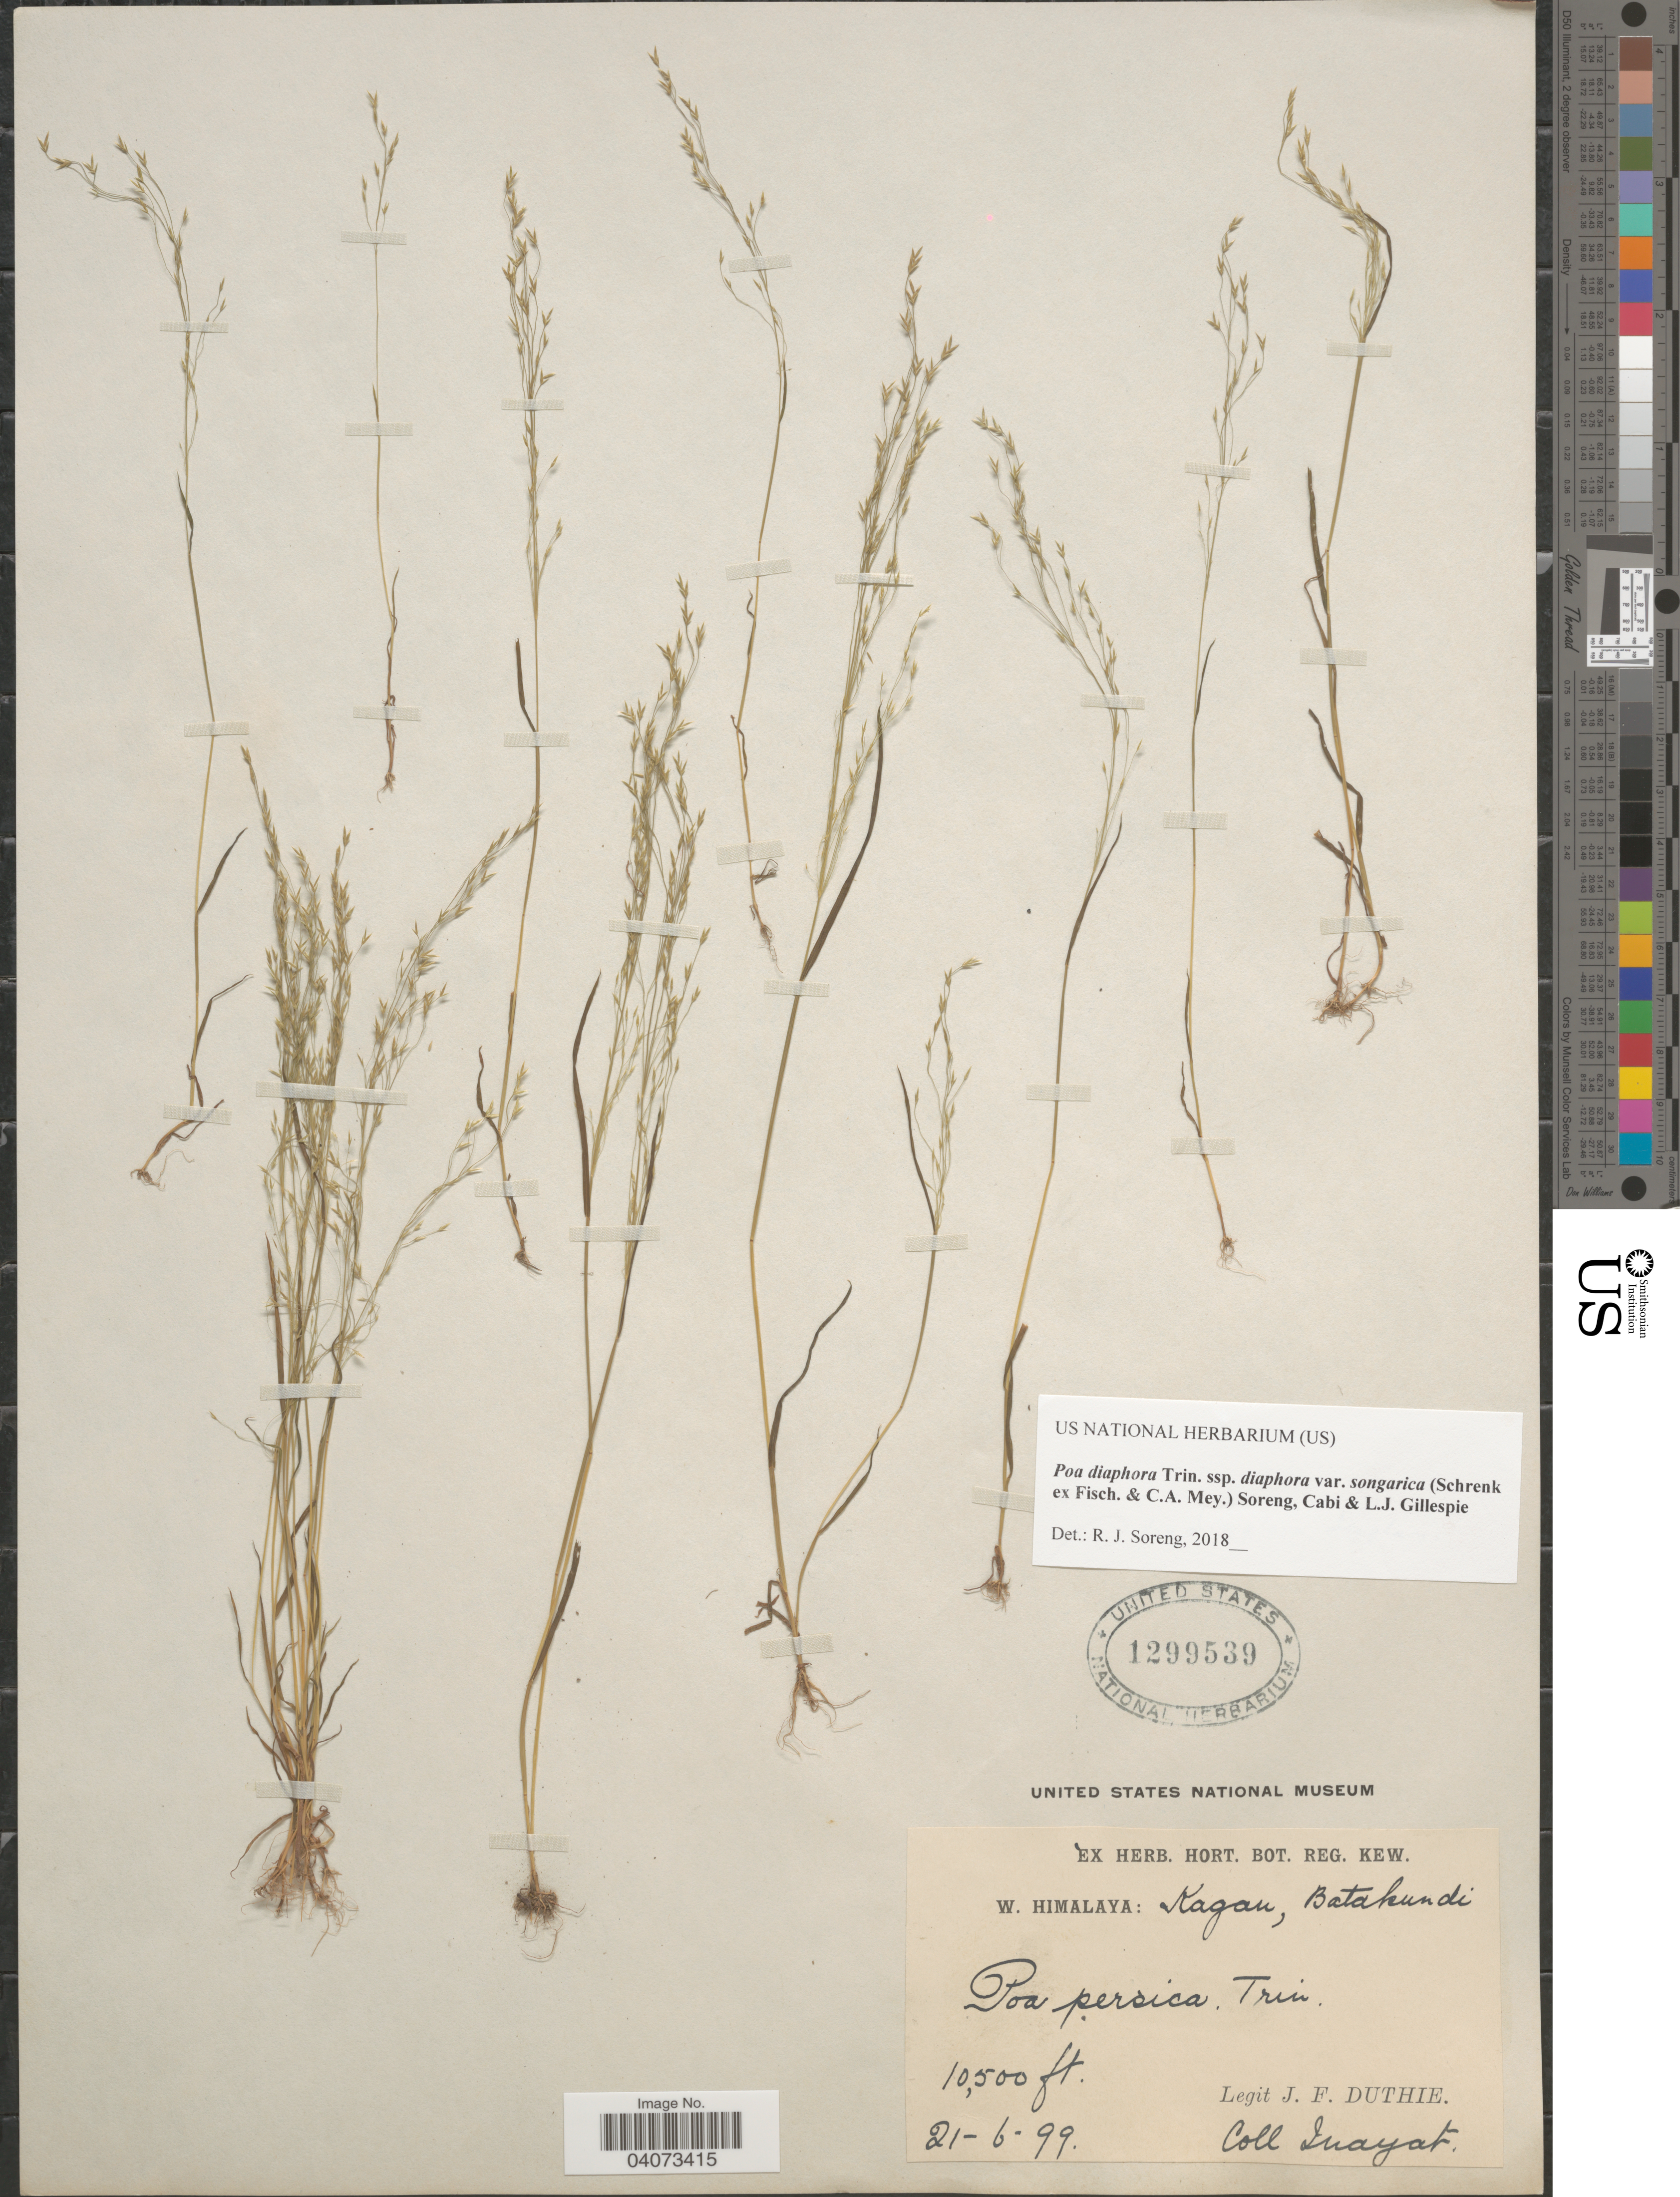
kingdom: Plantae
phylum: Tracheophyta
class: Liliopsida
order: Poales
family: Poaceae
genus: Poa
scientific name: Poa diaphora subsp. diaphora var. songarica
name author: (Schrenk ex Fisch. & C.A. Mey.) Soreng et al.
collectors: J. F. Duthie & -. Inayat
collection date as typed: Transcribed d/m/y: 21/6/99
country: Pakistan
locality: W. Himalaya: Kagan, Batakundi.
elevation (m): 3200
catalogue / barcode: US 1299539